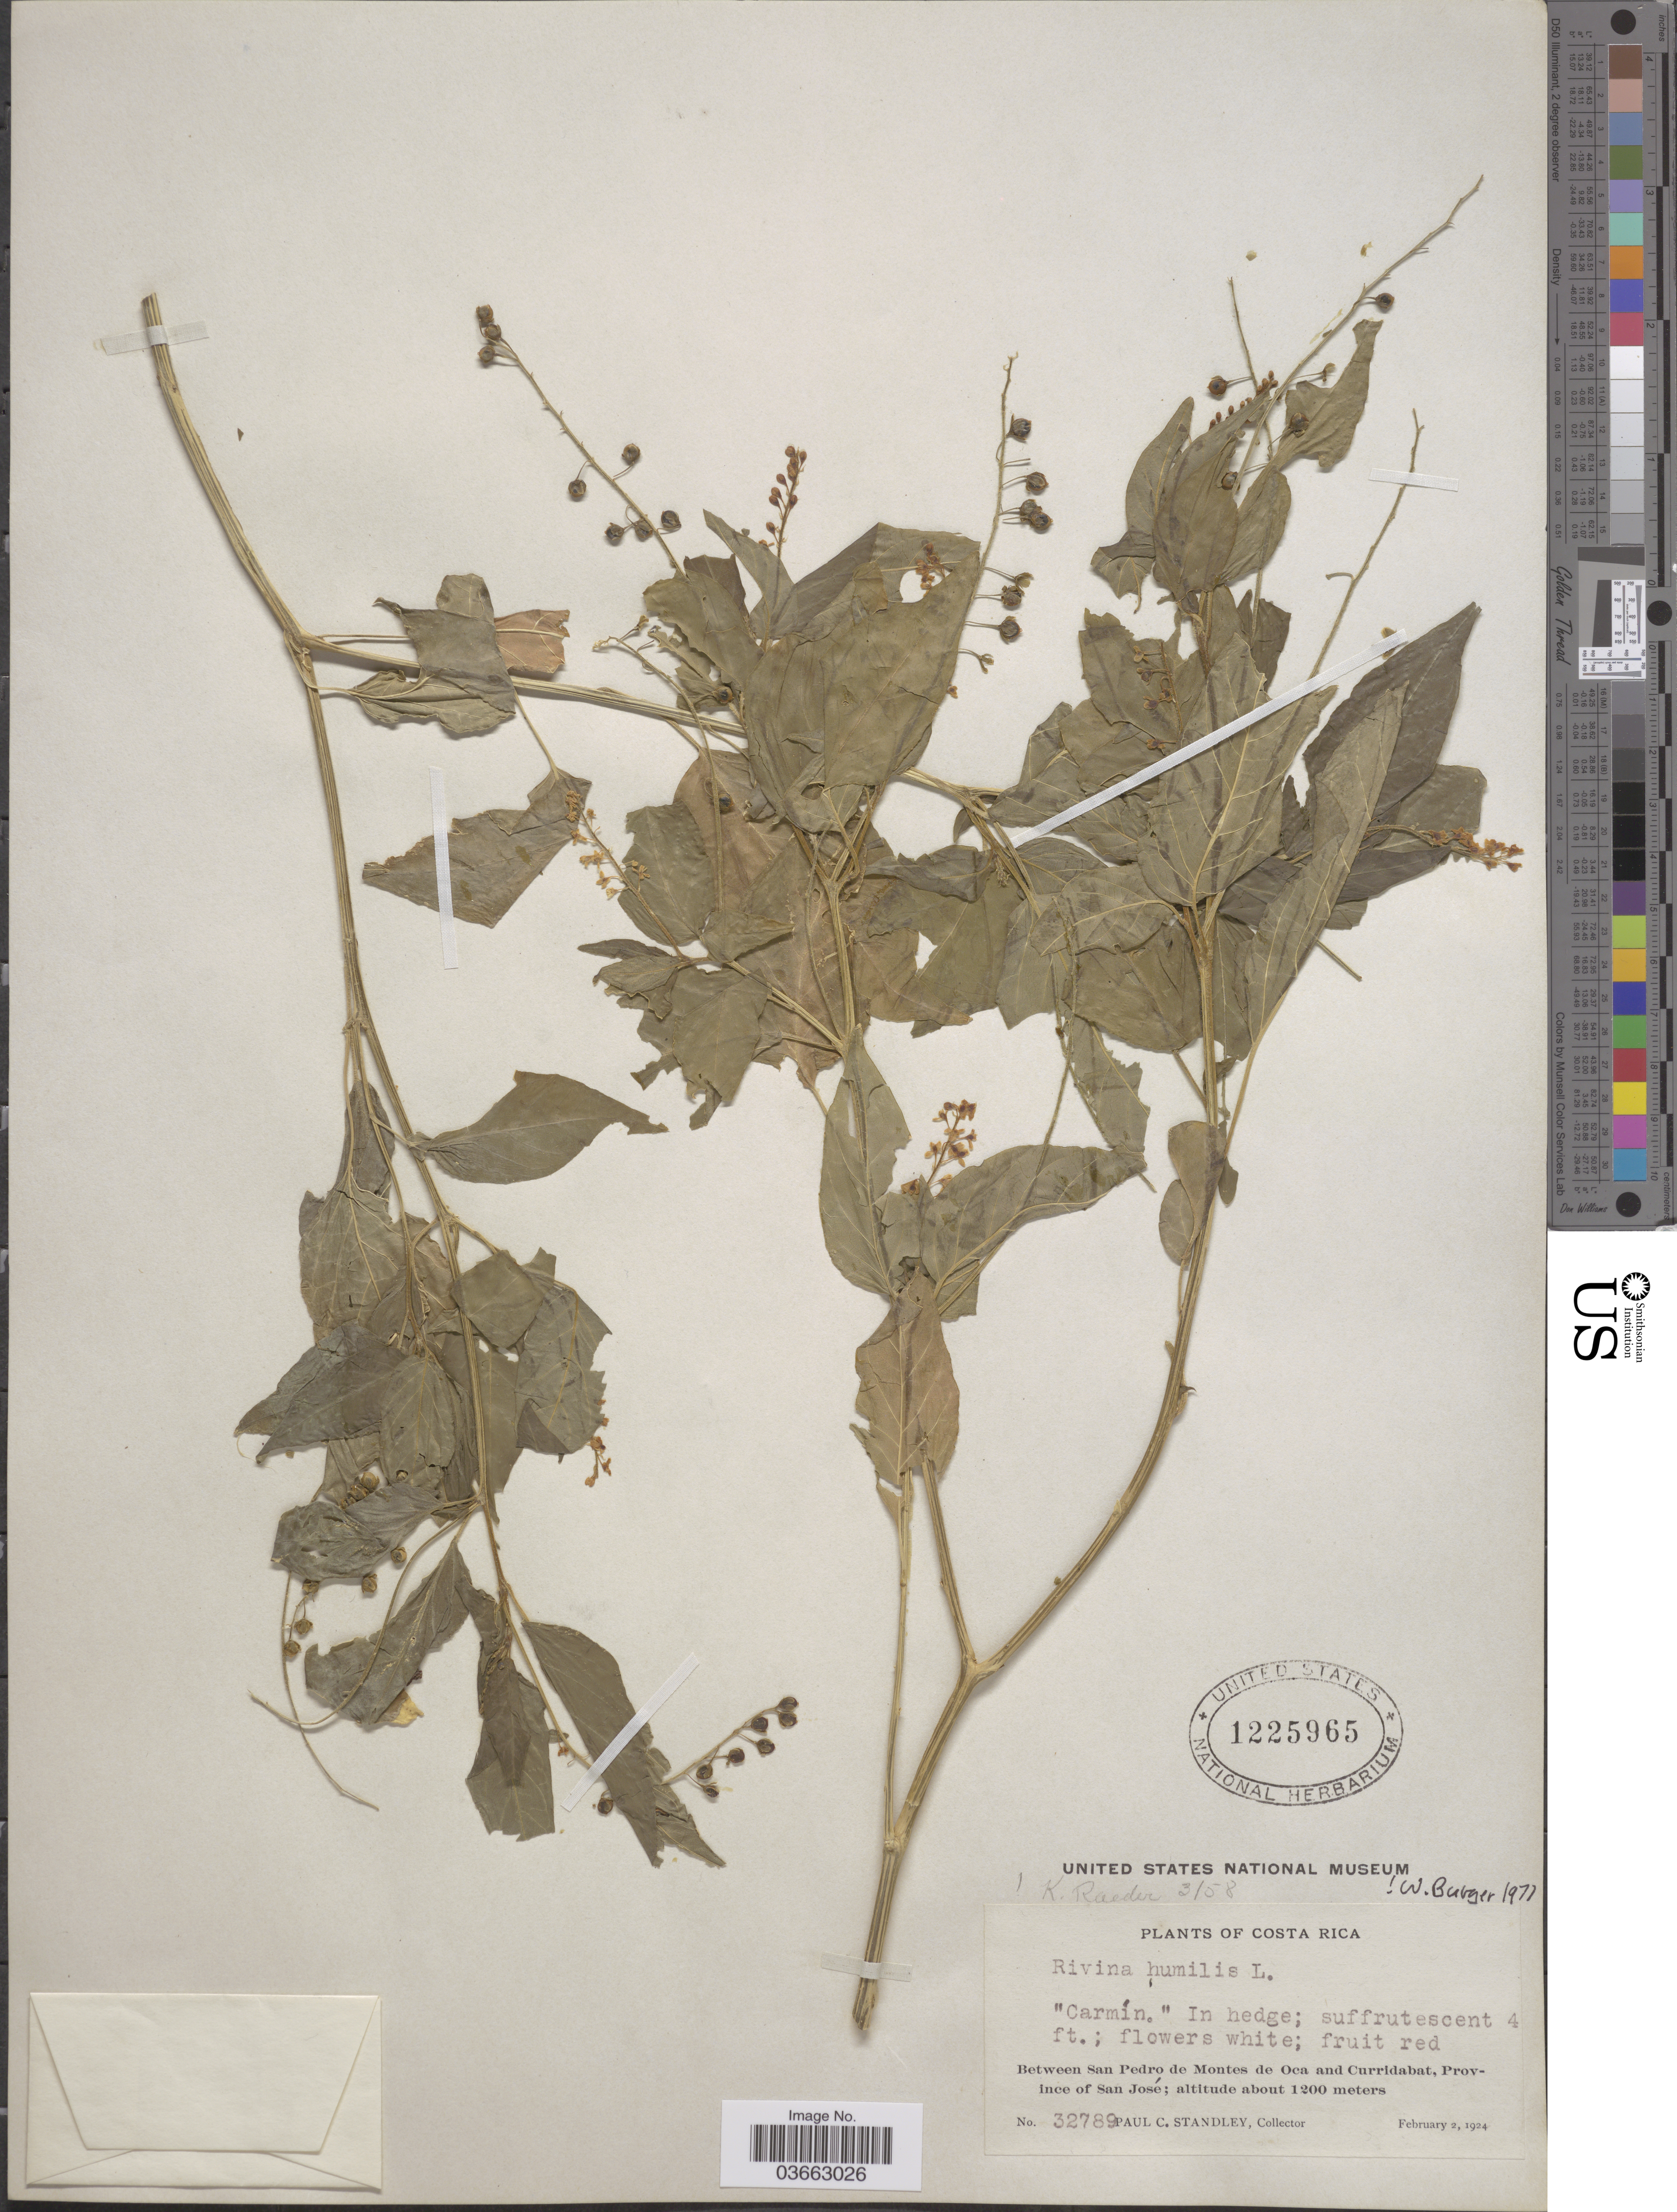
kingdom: Plantae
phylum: Tracheophyta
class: Magnoliopsida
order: Caryophyllales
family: Phytolaccaceae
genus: Rivina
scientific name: Rivina humilis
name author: L.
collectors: P. C. Standley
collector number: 32789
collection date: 1924-02-02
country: Costa Rica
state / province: San José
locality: Between San Pedro de Montes de Oca and Curridabat.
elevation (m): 1200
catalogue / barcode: US 1225965